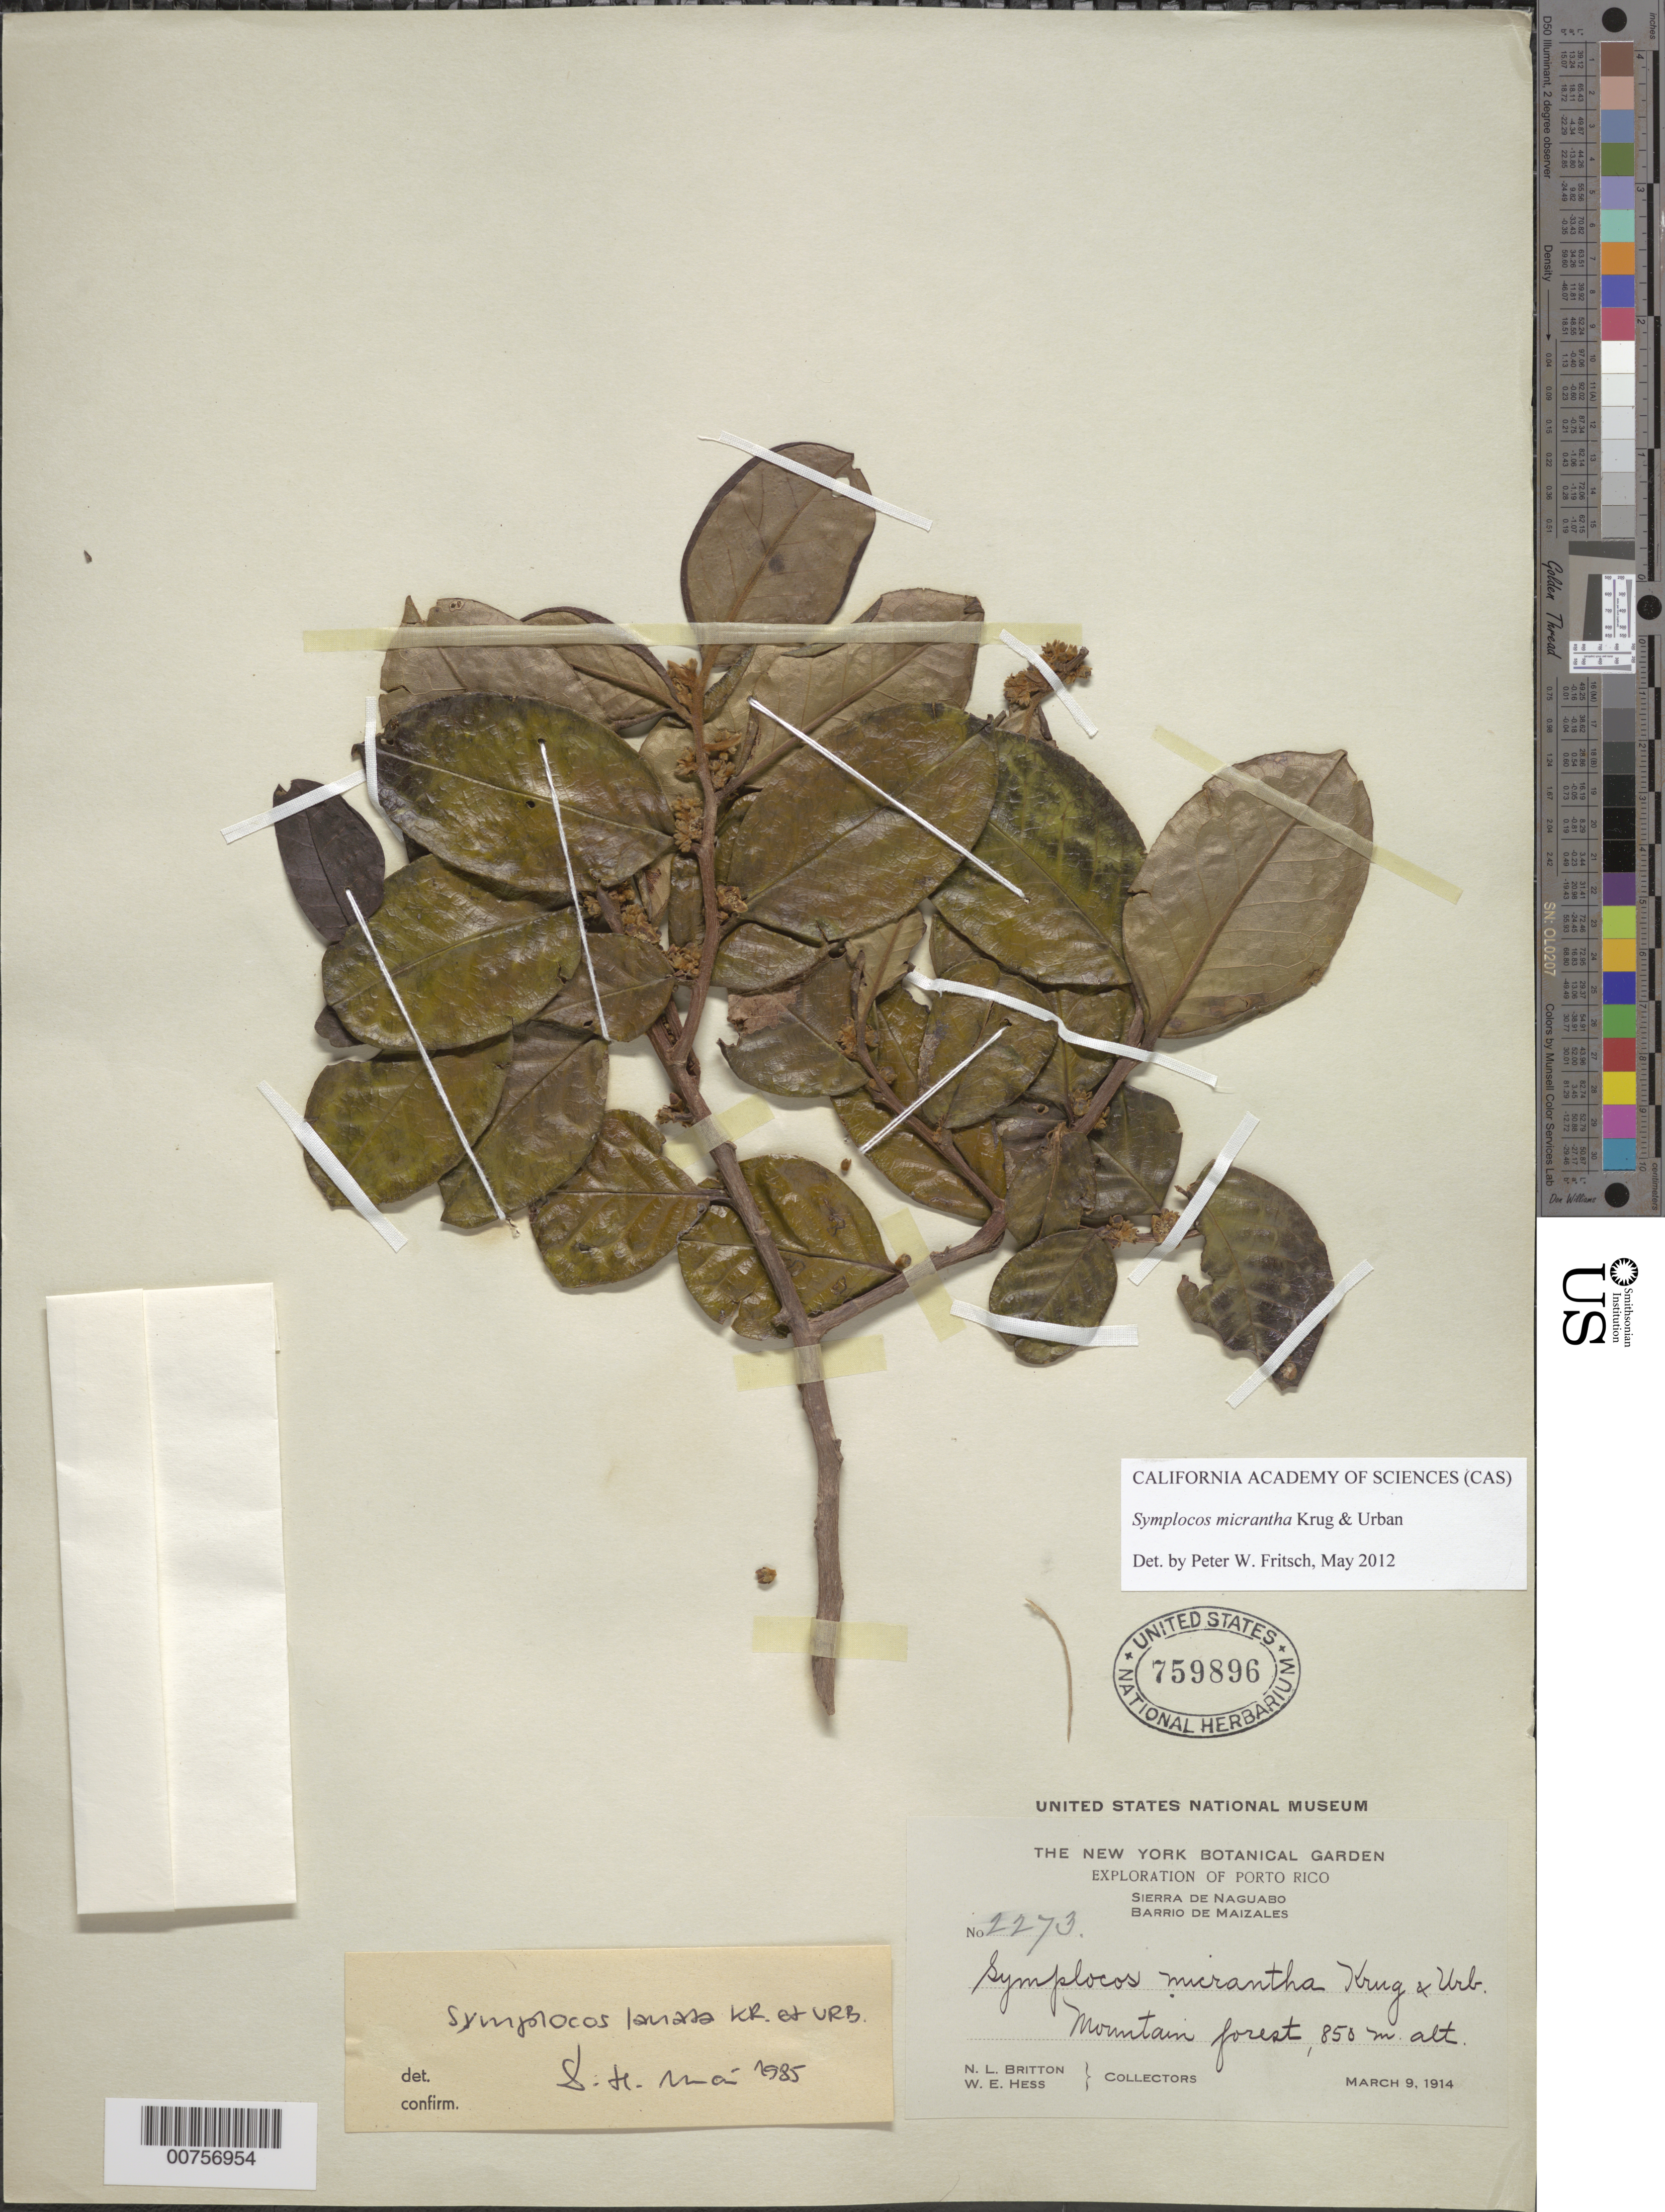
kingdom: Plantae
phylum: Tracheophyta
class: Magnoliopsida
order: Ericales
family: Symplocaceae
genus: Symplocos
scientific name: Symplocos micrantha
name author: Krug & Urb.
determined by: Fritsch, Peter W.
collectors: N. Britton & W. Hess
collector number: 2273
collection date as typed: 09 Mar 1914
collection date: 1914-03-09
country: Puerto Rico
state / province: Naguabo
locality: Sierra de Naguabo, Barrio de Maizales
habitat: Mountain forest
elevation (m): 850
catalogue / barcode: US 759896